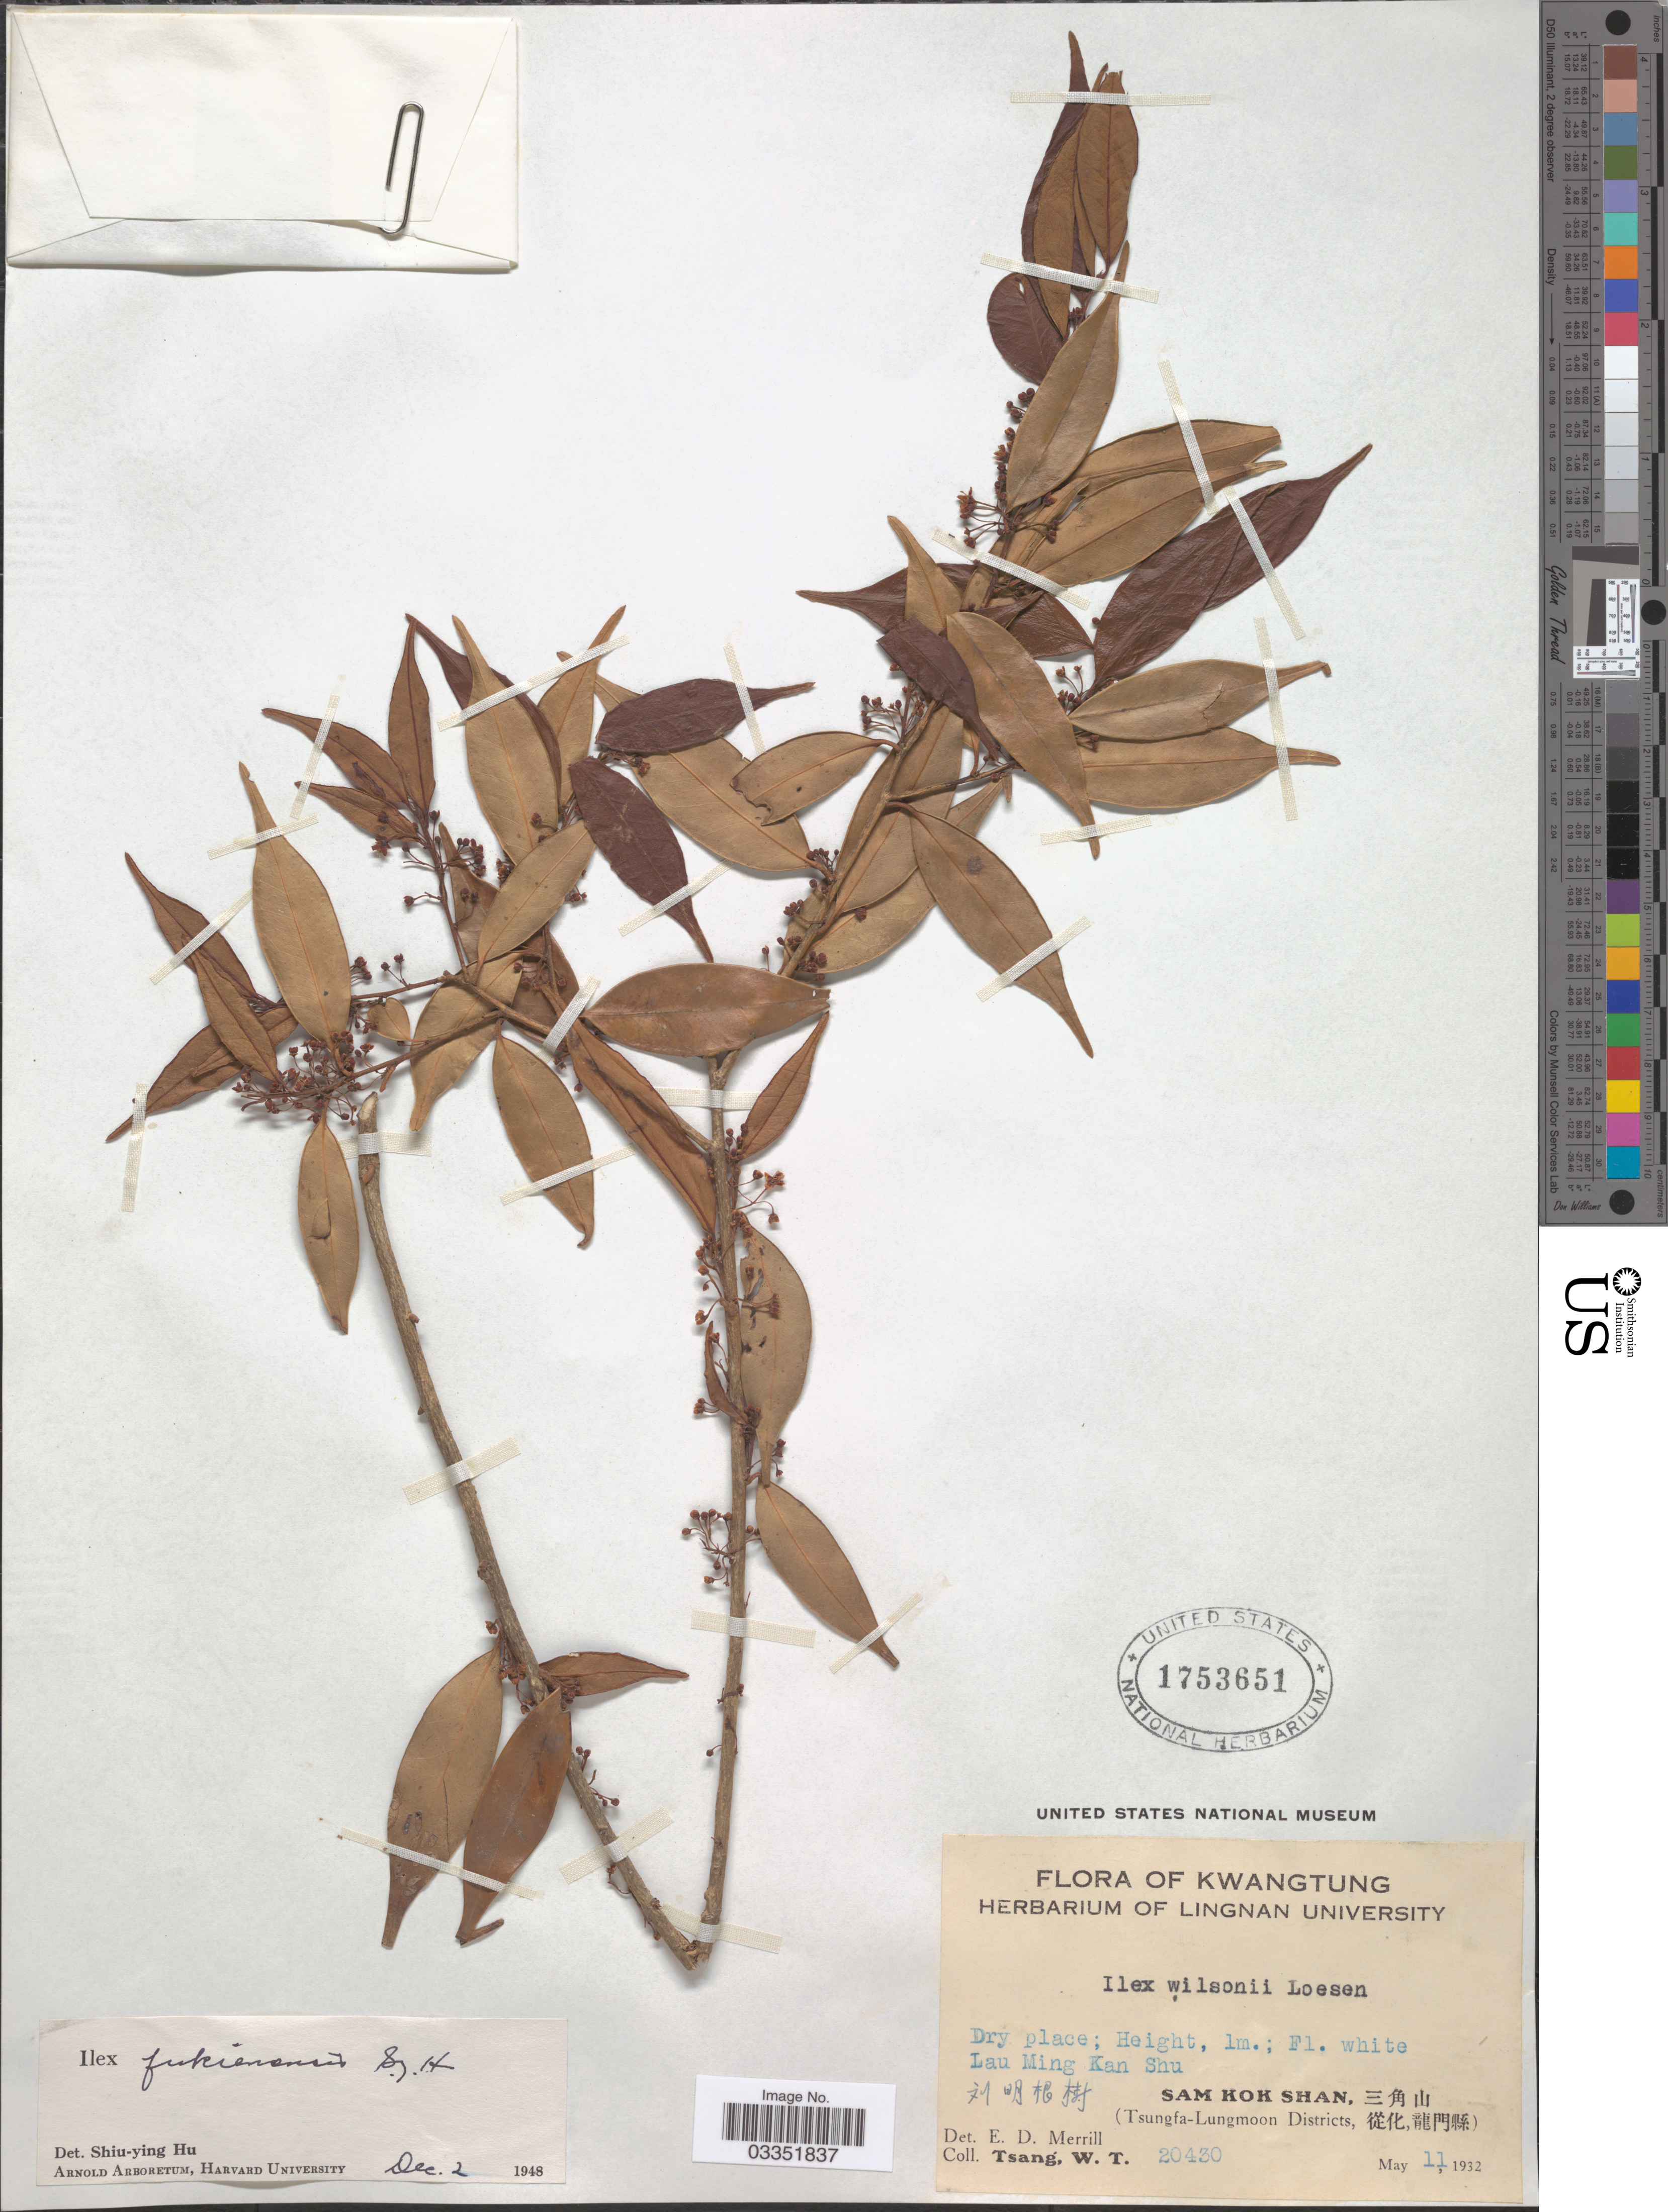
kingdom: Plantae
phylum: Tracheophyta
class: Magnoliopsida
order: Aquifoliales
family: Aquifoliaceae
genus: Ilex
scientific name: Ilex fukienensis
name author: S.Y. Hu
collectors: W. T. Tsang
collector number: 20430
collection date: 1932-05-11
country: China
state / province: Guangdong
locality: Kwangtung. Lau Ming Kan Shu X. Sam Kok Shan, X. (Tsungfa-Lungmoon Districts, X).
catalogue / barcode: US 1753651